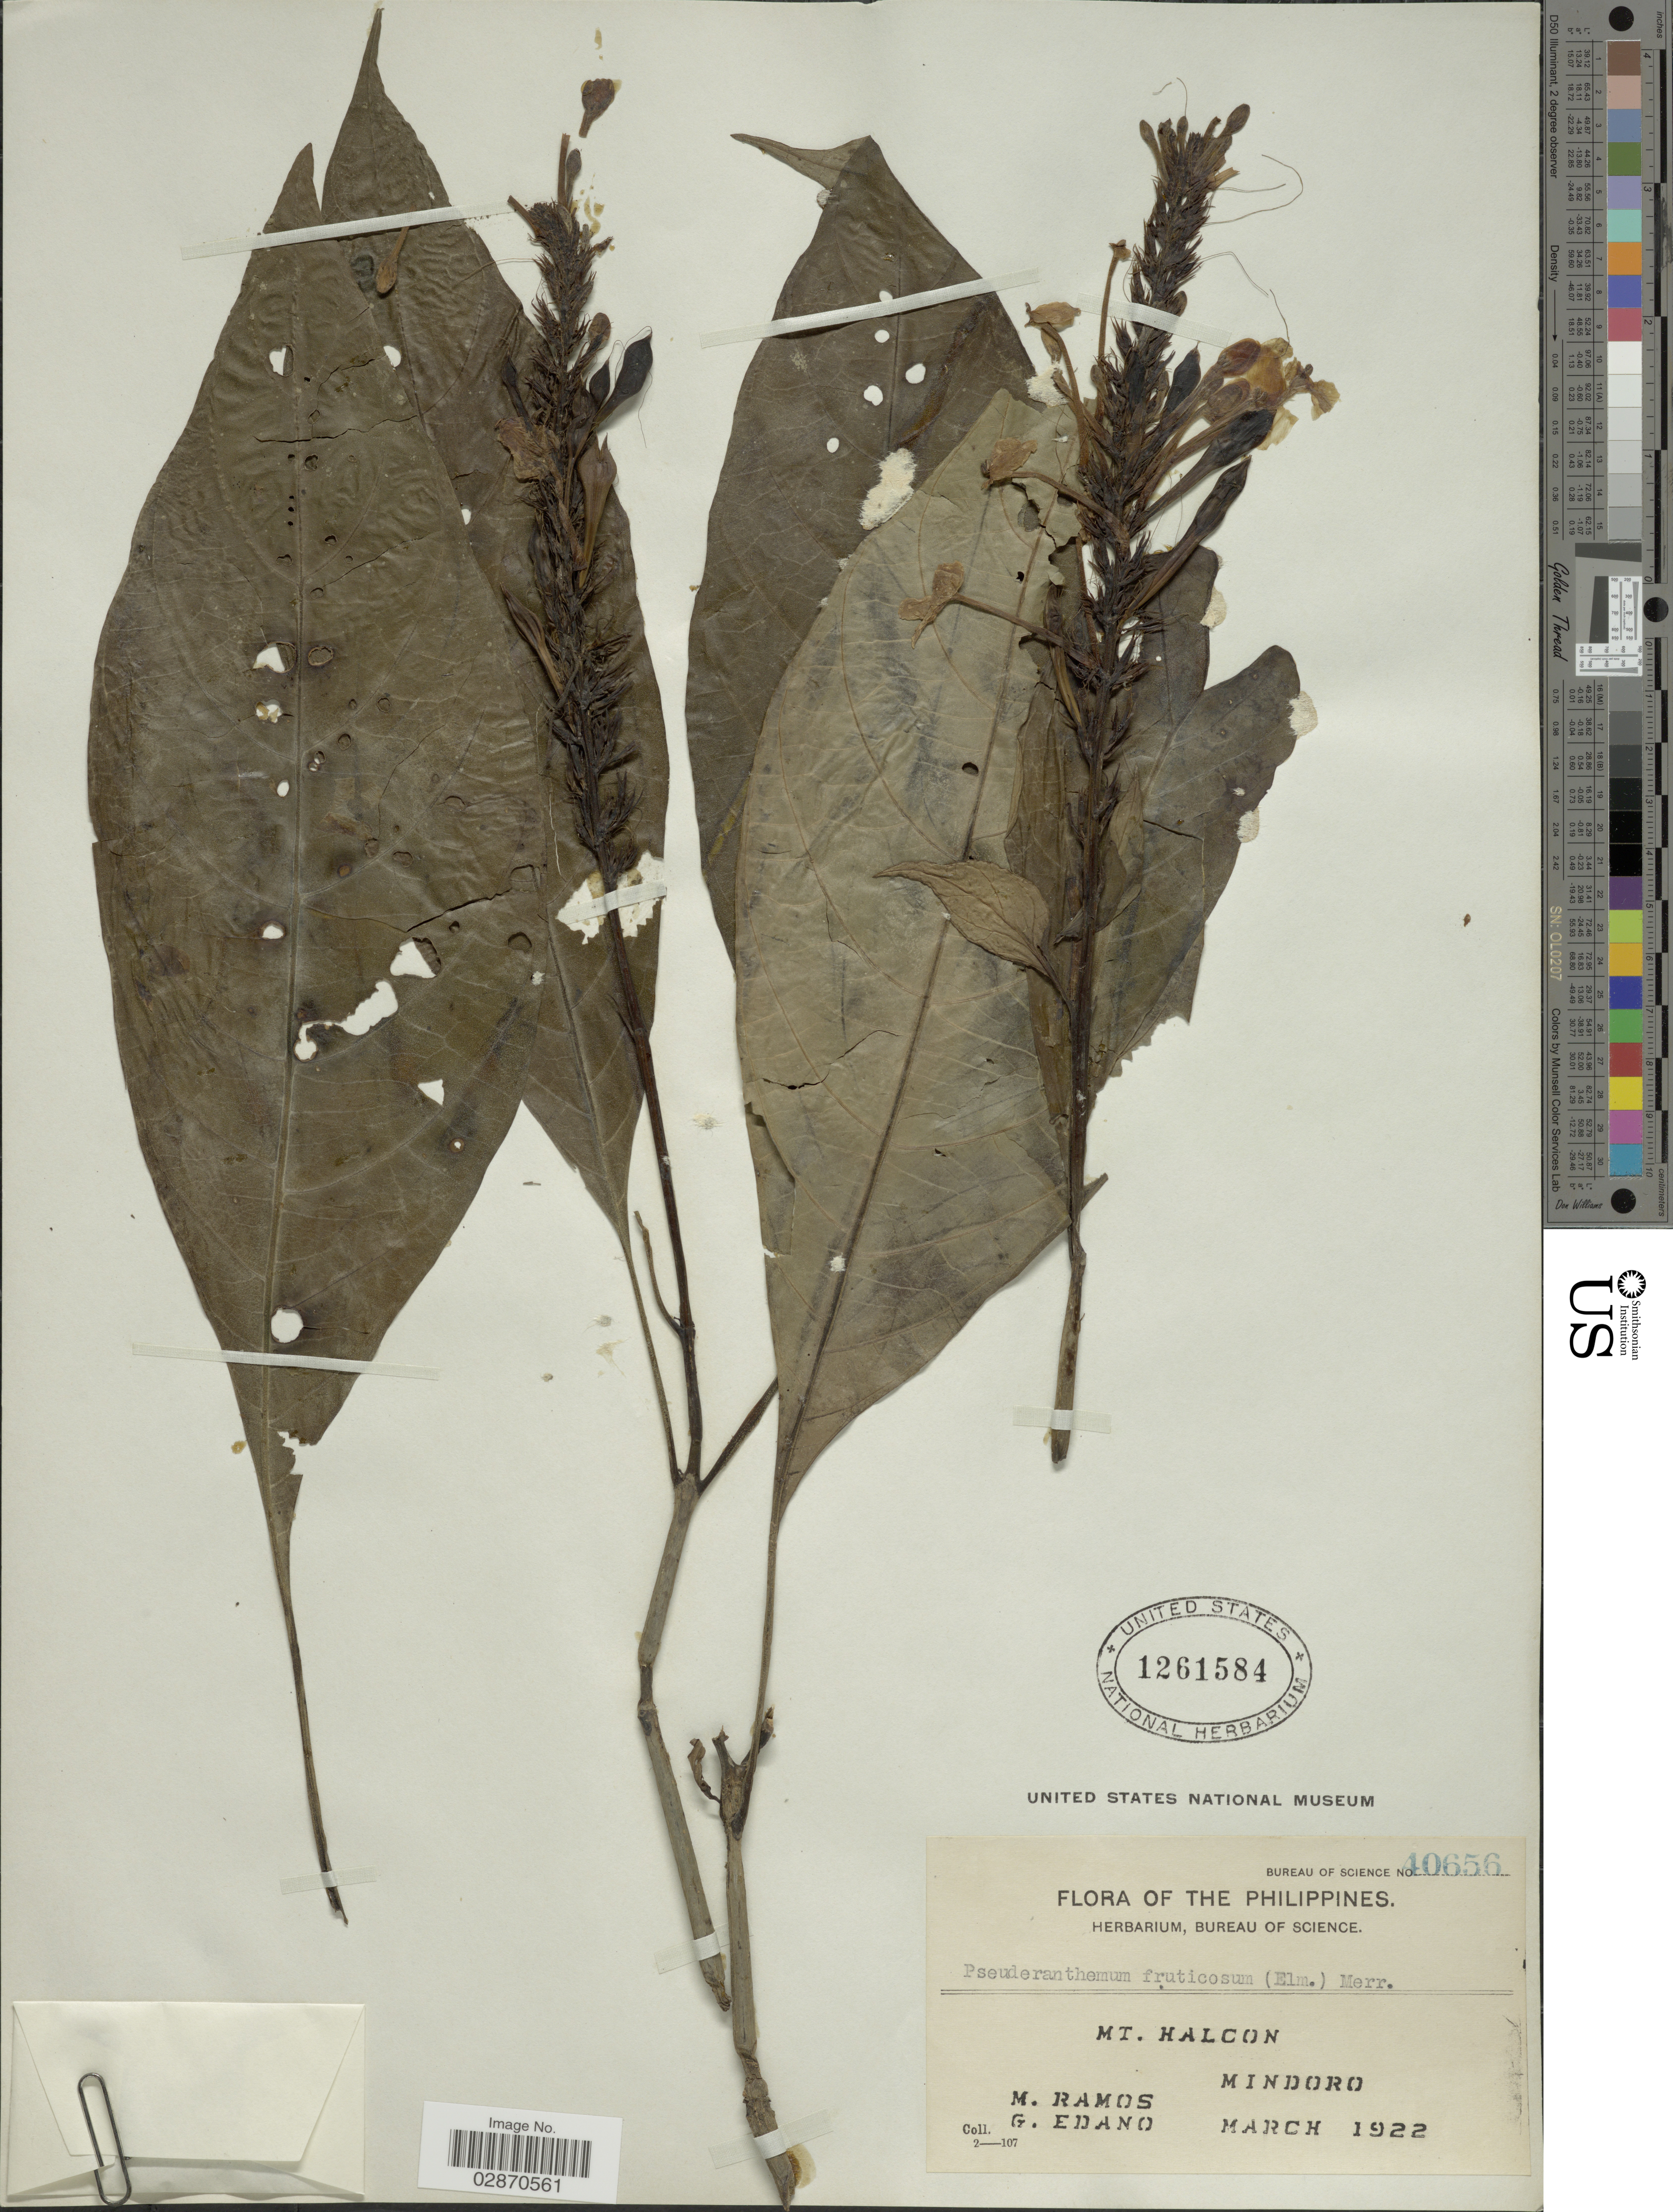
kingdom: Plantae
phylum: Tracheophyta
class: Magnoliopsida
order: Lamiales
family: Acanthaceae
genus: Pseuderanthemum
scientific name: Pseuderanthemum latifolium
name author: (Vahl) B. Hansen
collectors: M. Ramos & G. Edaño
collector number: Bureau of Science 40656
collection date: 1922-03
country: Philippines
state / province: Mimaropa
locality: Mt. Halcon. Mindoro.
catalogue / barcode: US 1261584